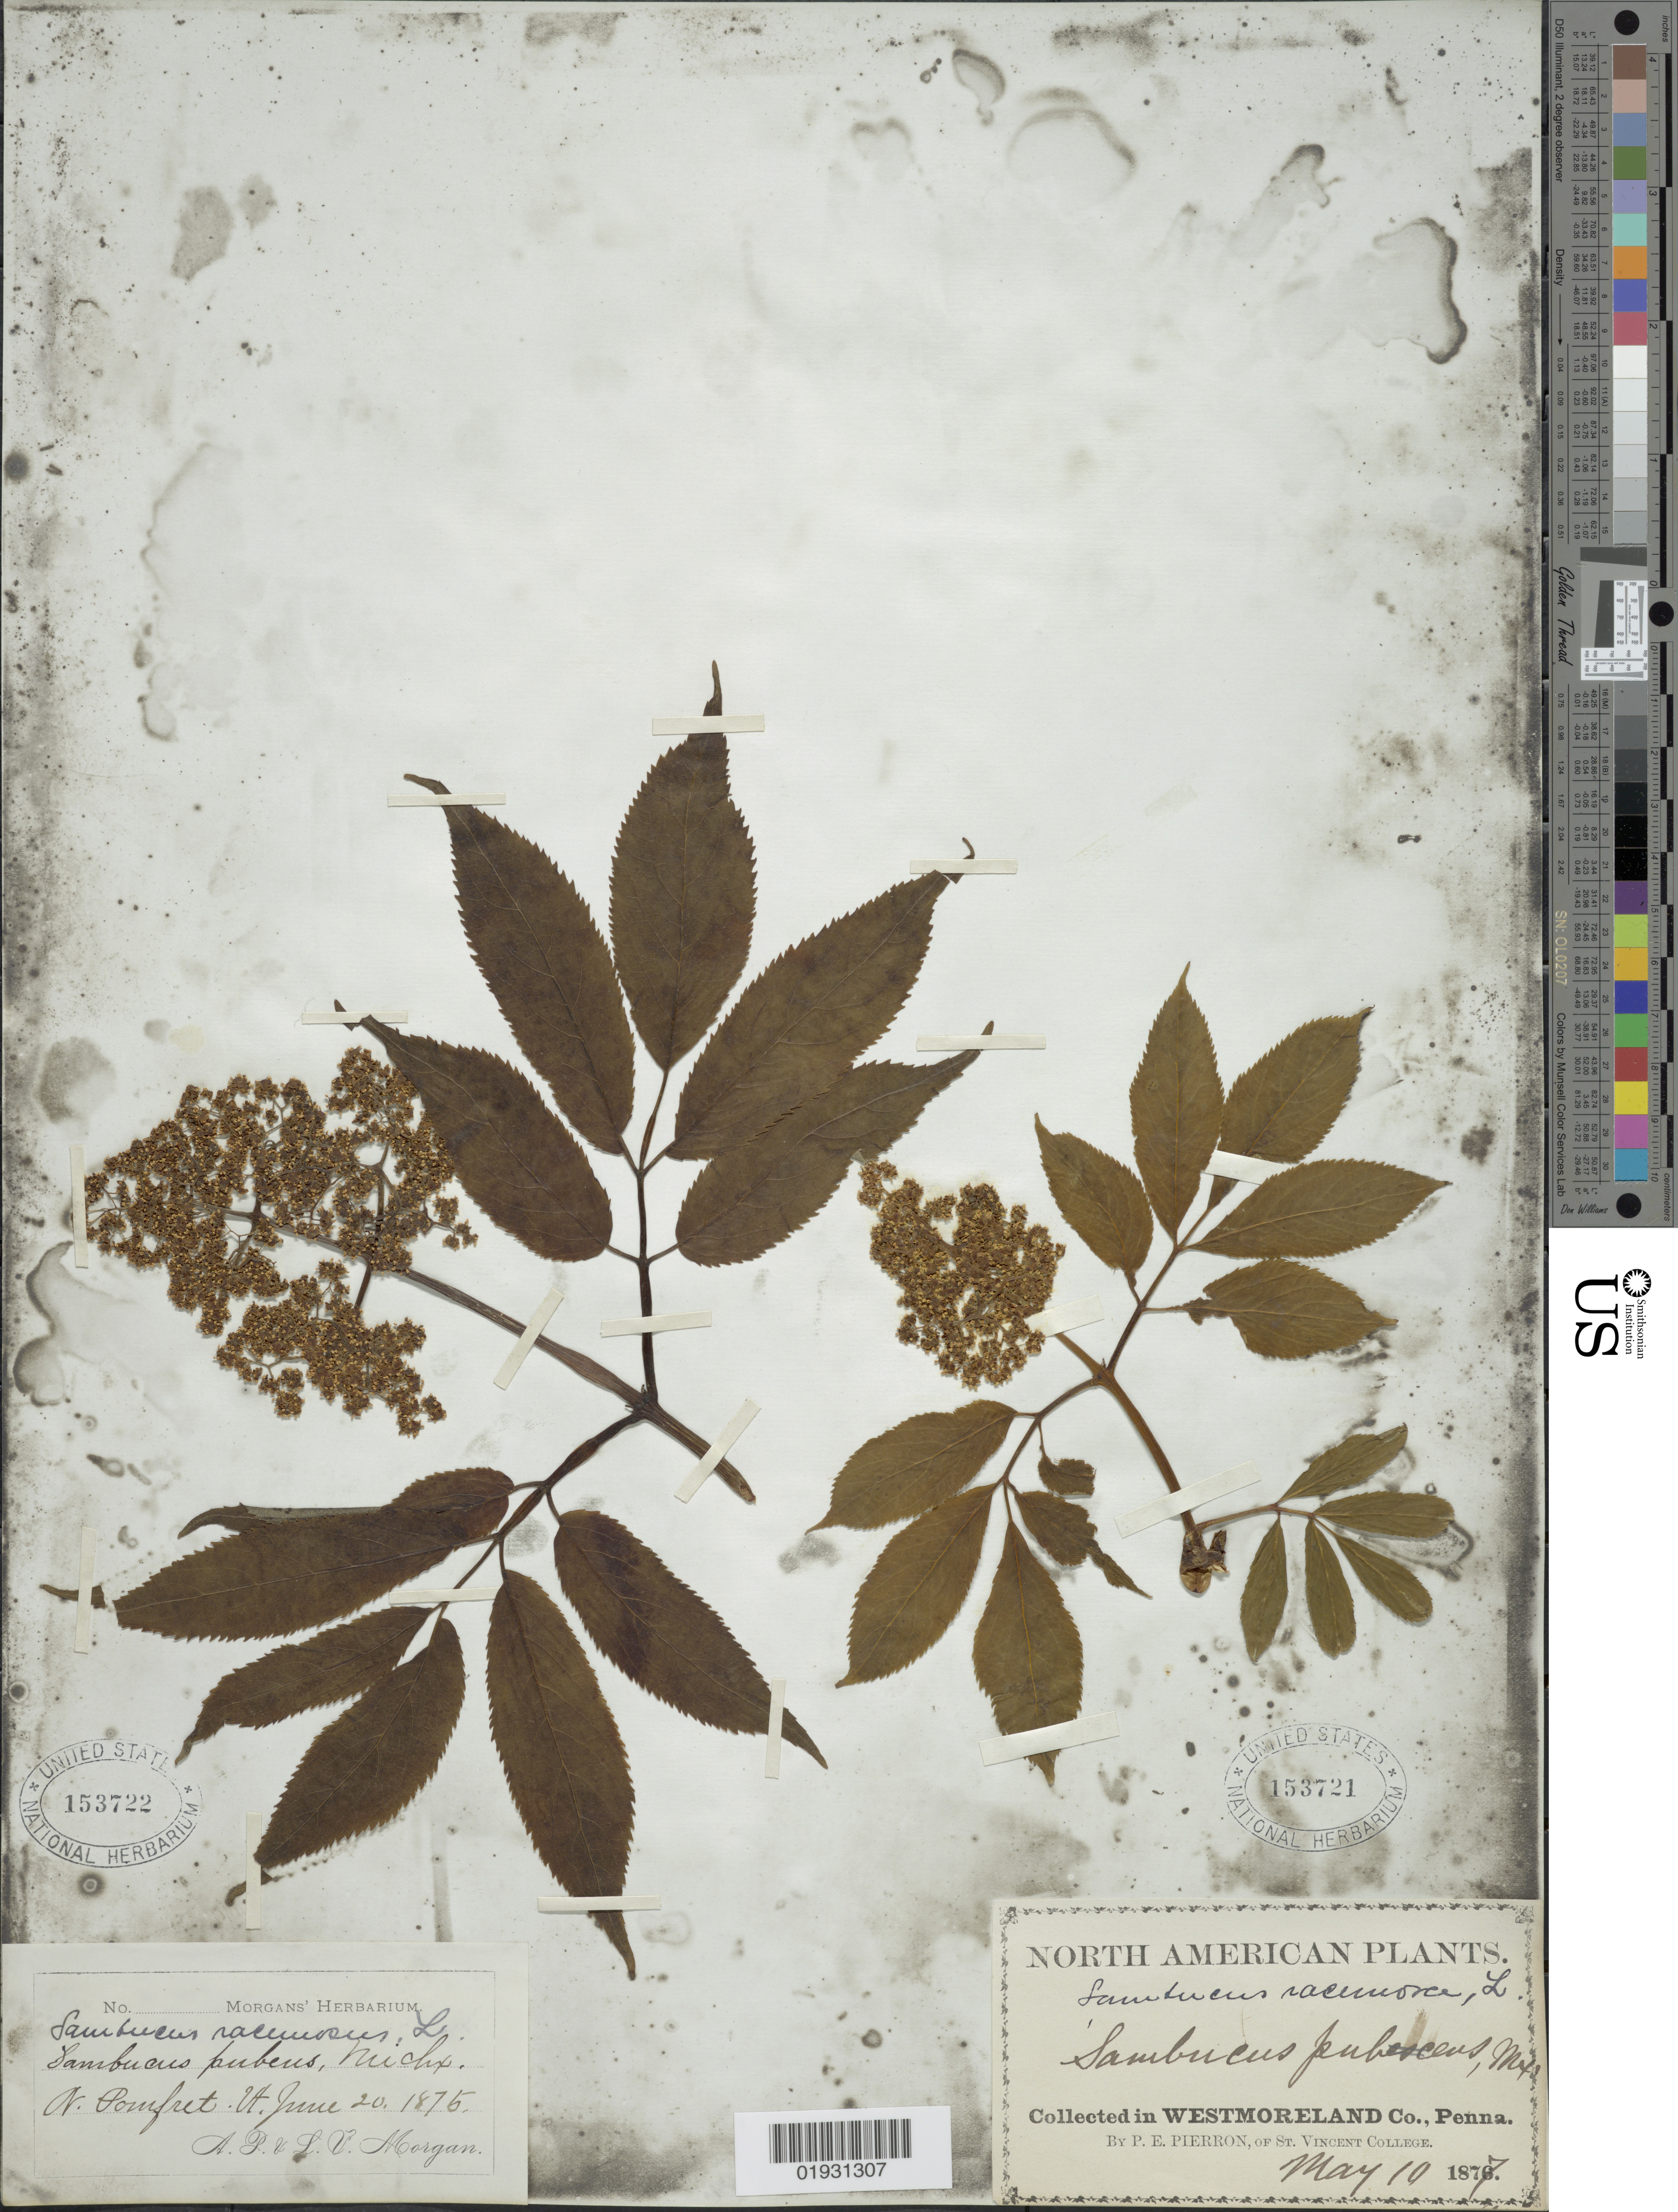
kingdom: Plantae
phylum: Tracheophyta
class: Magnoliopsida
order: Dipsacales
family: Viburnaceae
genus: Sambucus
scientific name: Sambucus racemosa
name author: L.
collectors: P. Pierron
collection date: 1877-05-10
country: United States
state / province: Pennsylvania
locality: Westmoreland Co., Penna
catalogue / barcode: US 153721